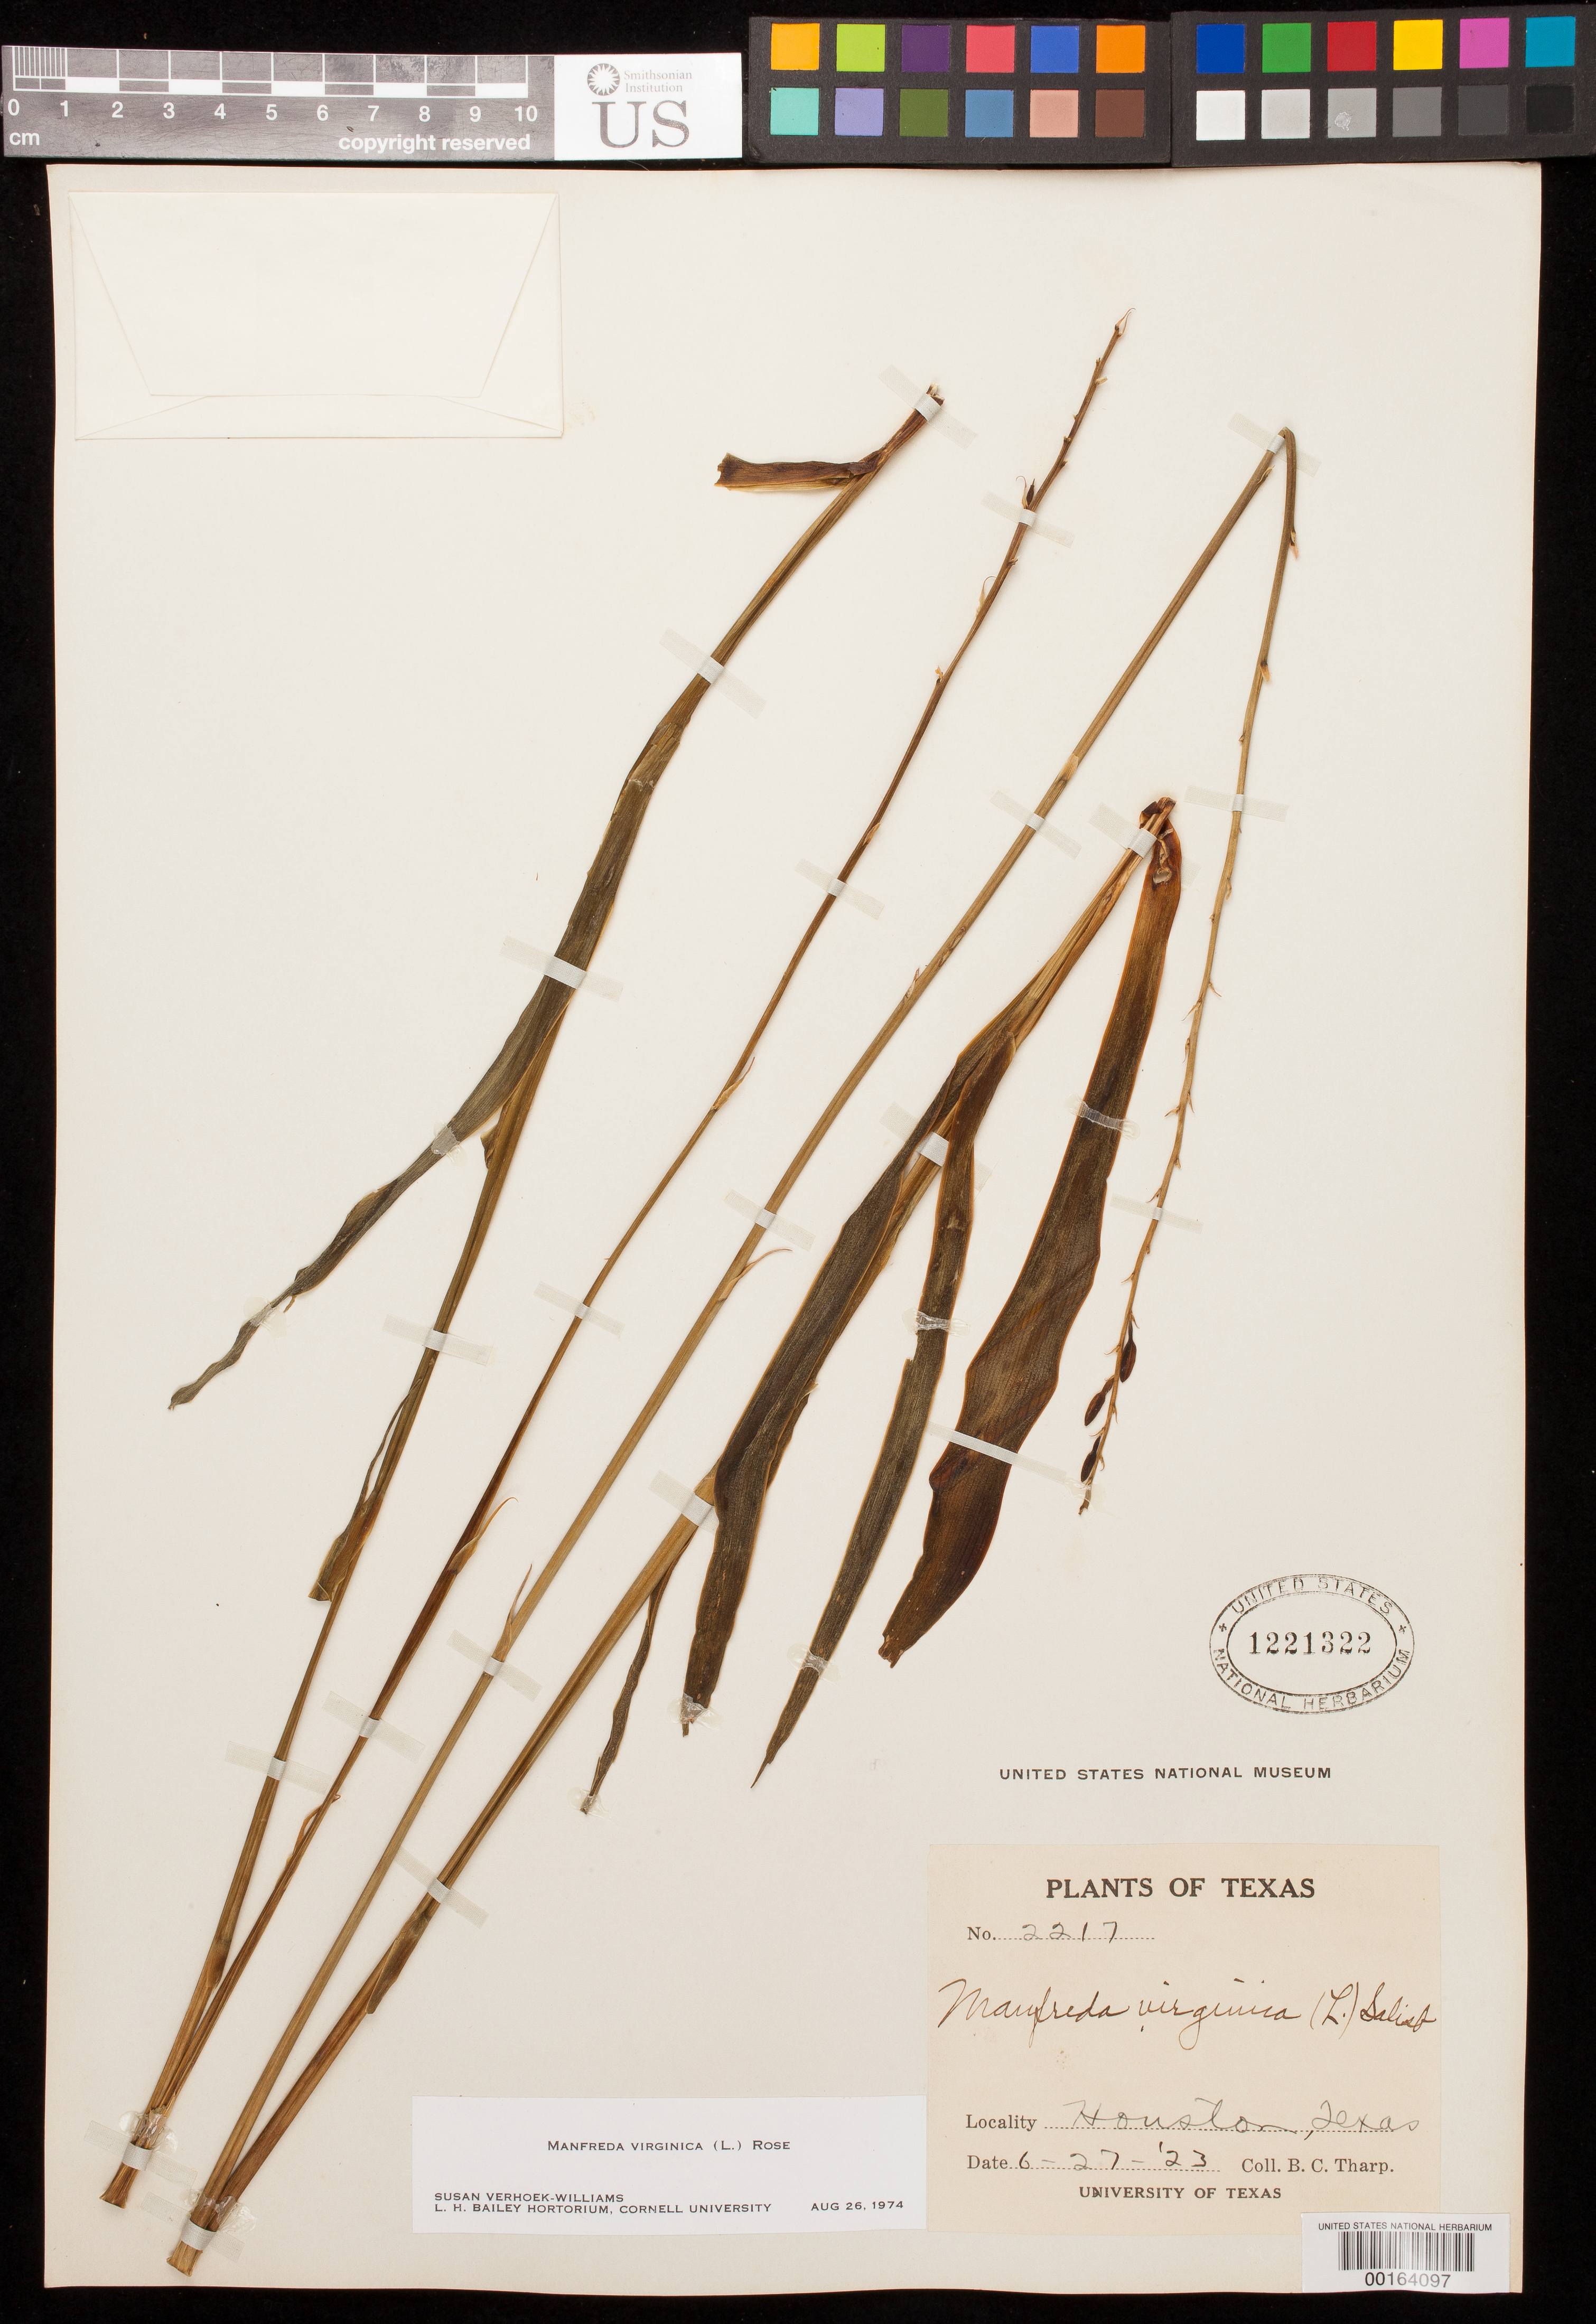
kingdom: Plantae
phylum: Tracheophyta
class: Liliopsida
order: Asparagales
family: Asparagaceae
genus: Manfreda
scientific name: Manfreda virginica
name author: (L.) Salisb. ex Rose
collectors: B. C. Tharp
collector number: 2217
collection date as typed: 27 Jun 1923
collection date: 1923-06-27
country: United States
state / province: Texas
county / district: Harris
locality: Houston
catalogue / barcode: US 1221322